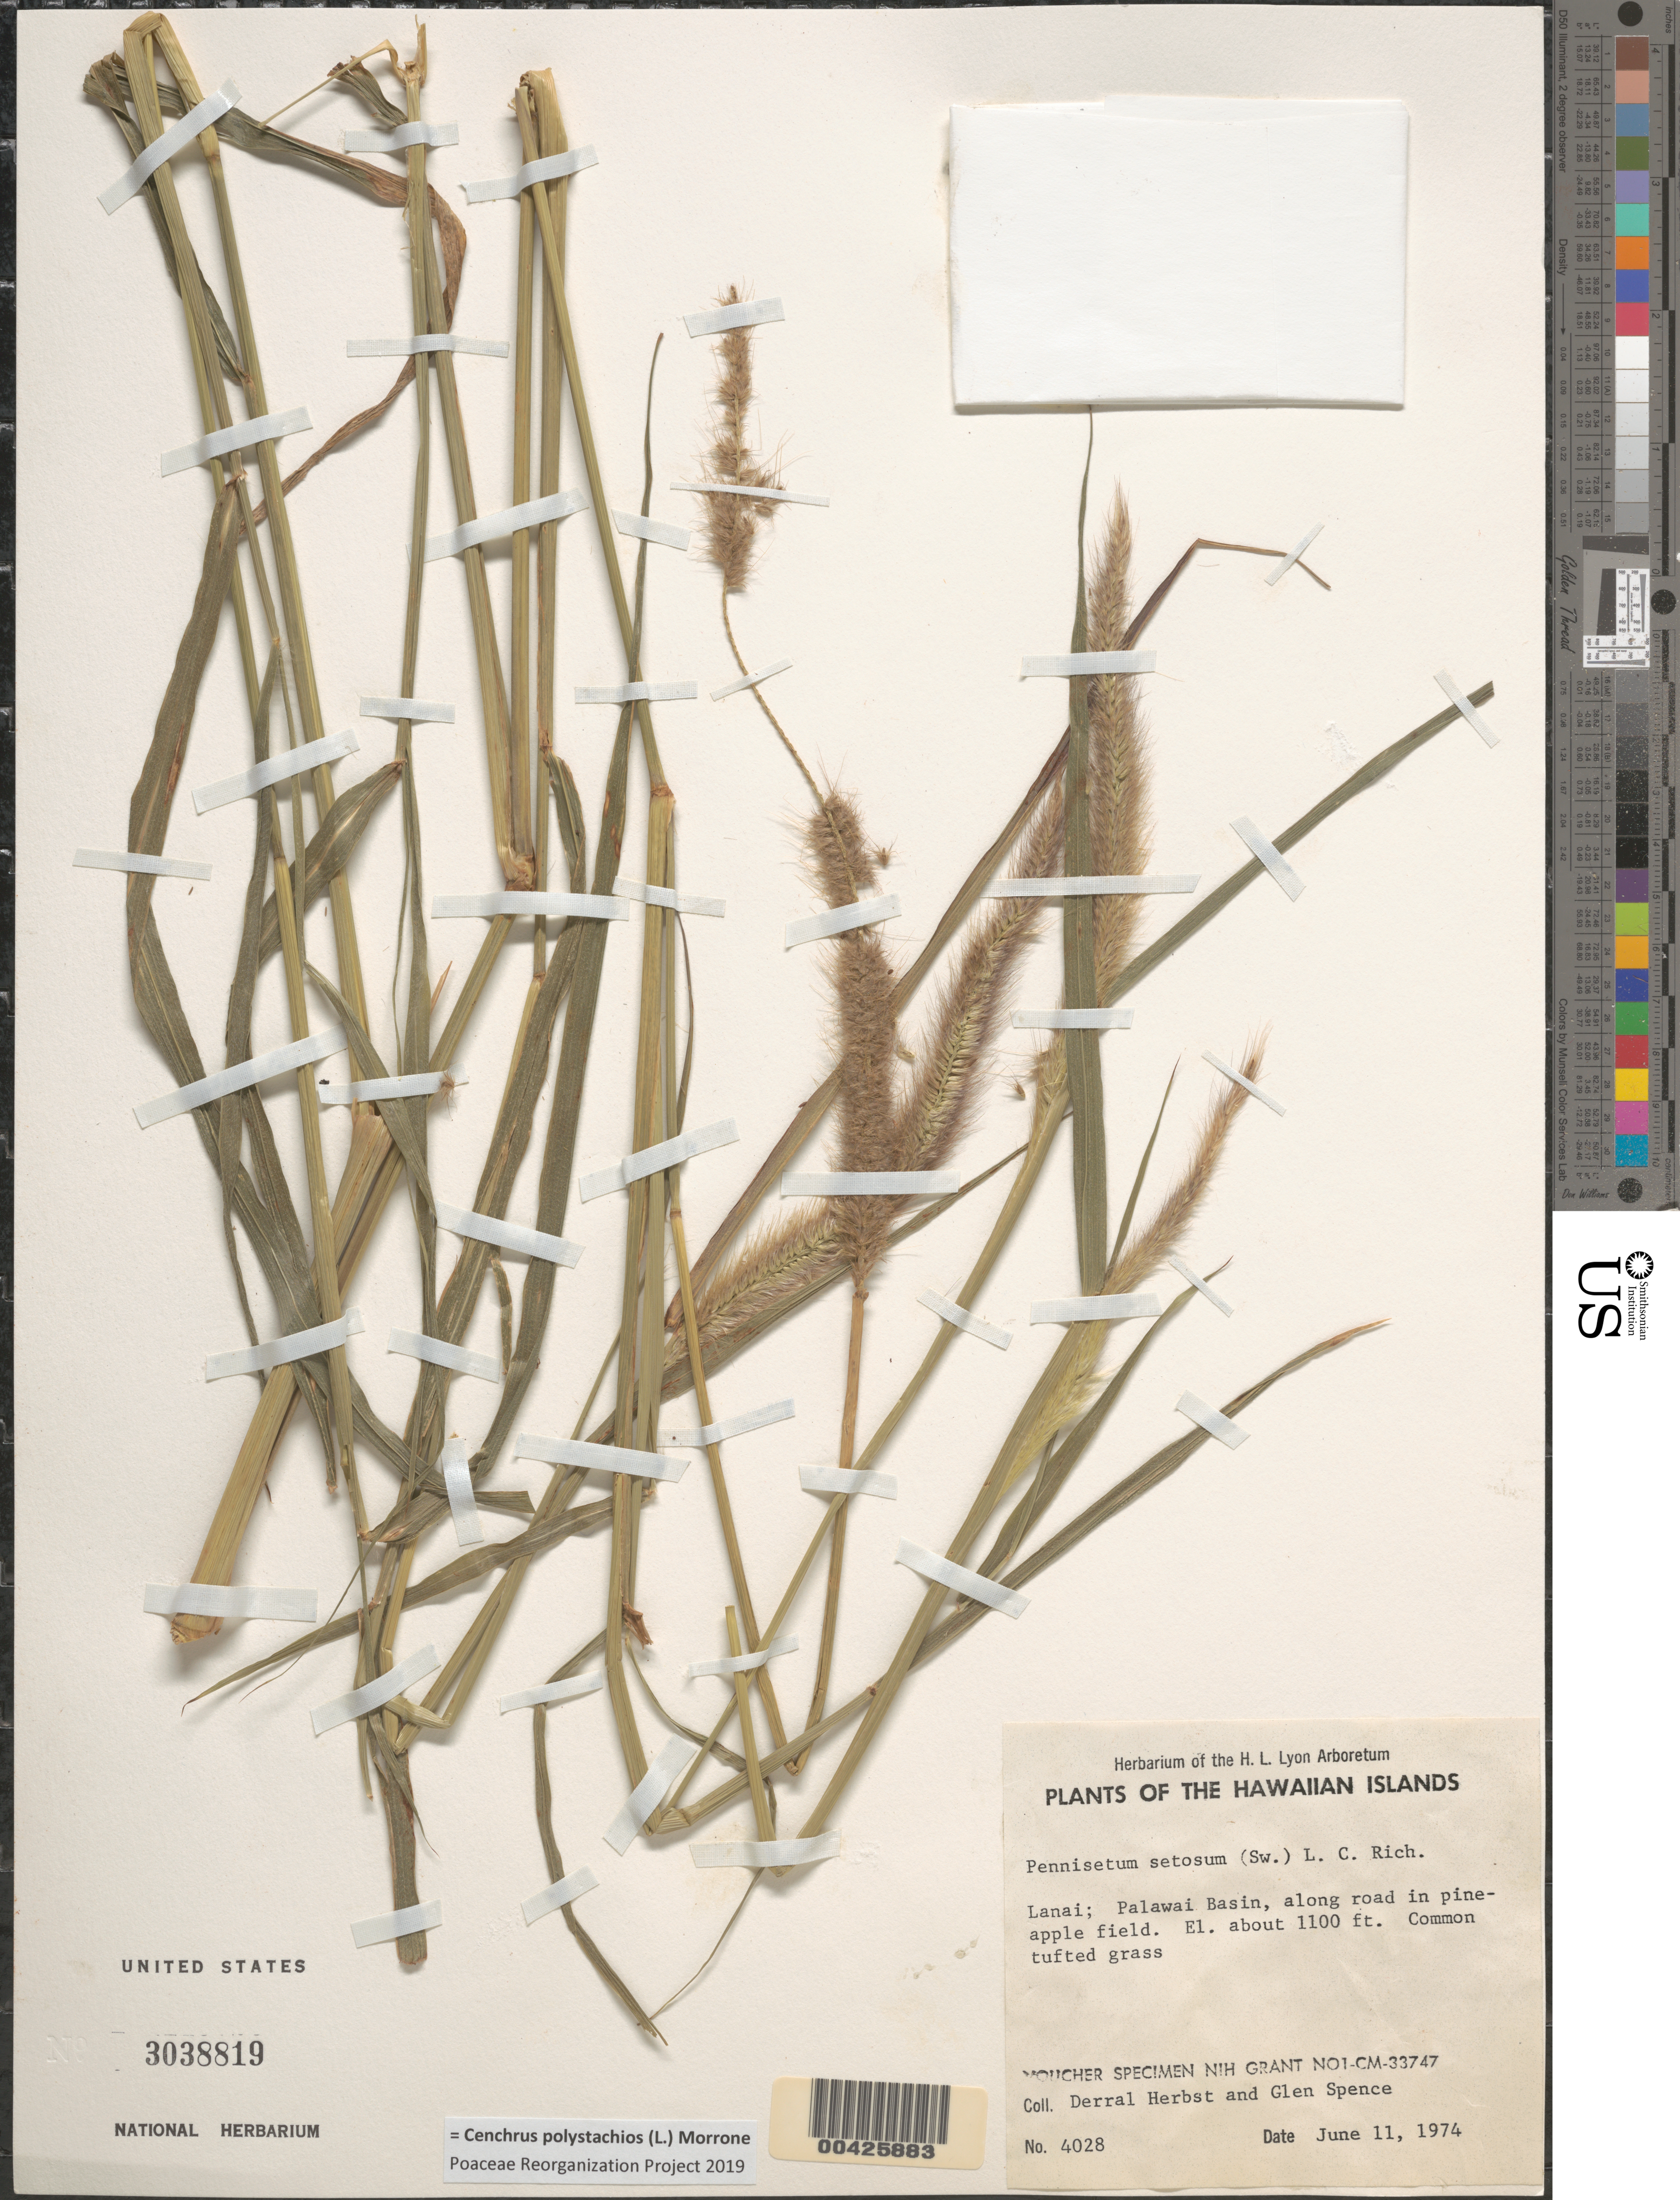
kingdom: Plantae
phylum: Tracheophyta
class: Liliopsida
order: Poales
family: Poaceae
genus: Cenchrus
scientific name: Cenchrus polystachios subsp. setosus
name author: (Sw.) P.M. Peterson & Y. Herrera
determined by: Wagner, W. L., (BOT), Smithsonian Institution - National Museum of Natural History (UNITED STATES)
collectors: D. R. Herbst & G. Spence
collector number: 4028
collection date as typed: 11 Jun 1974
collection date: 1974-06-11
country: United States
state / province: Hawaii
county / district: Maui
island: Lana'i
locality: Palawai Basin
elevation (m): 335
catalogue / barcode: US 3038819